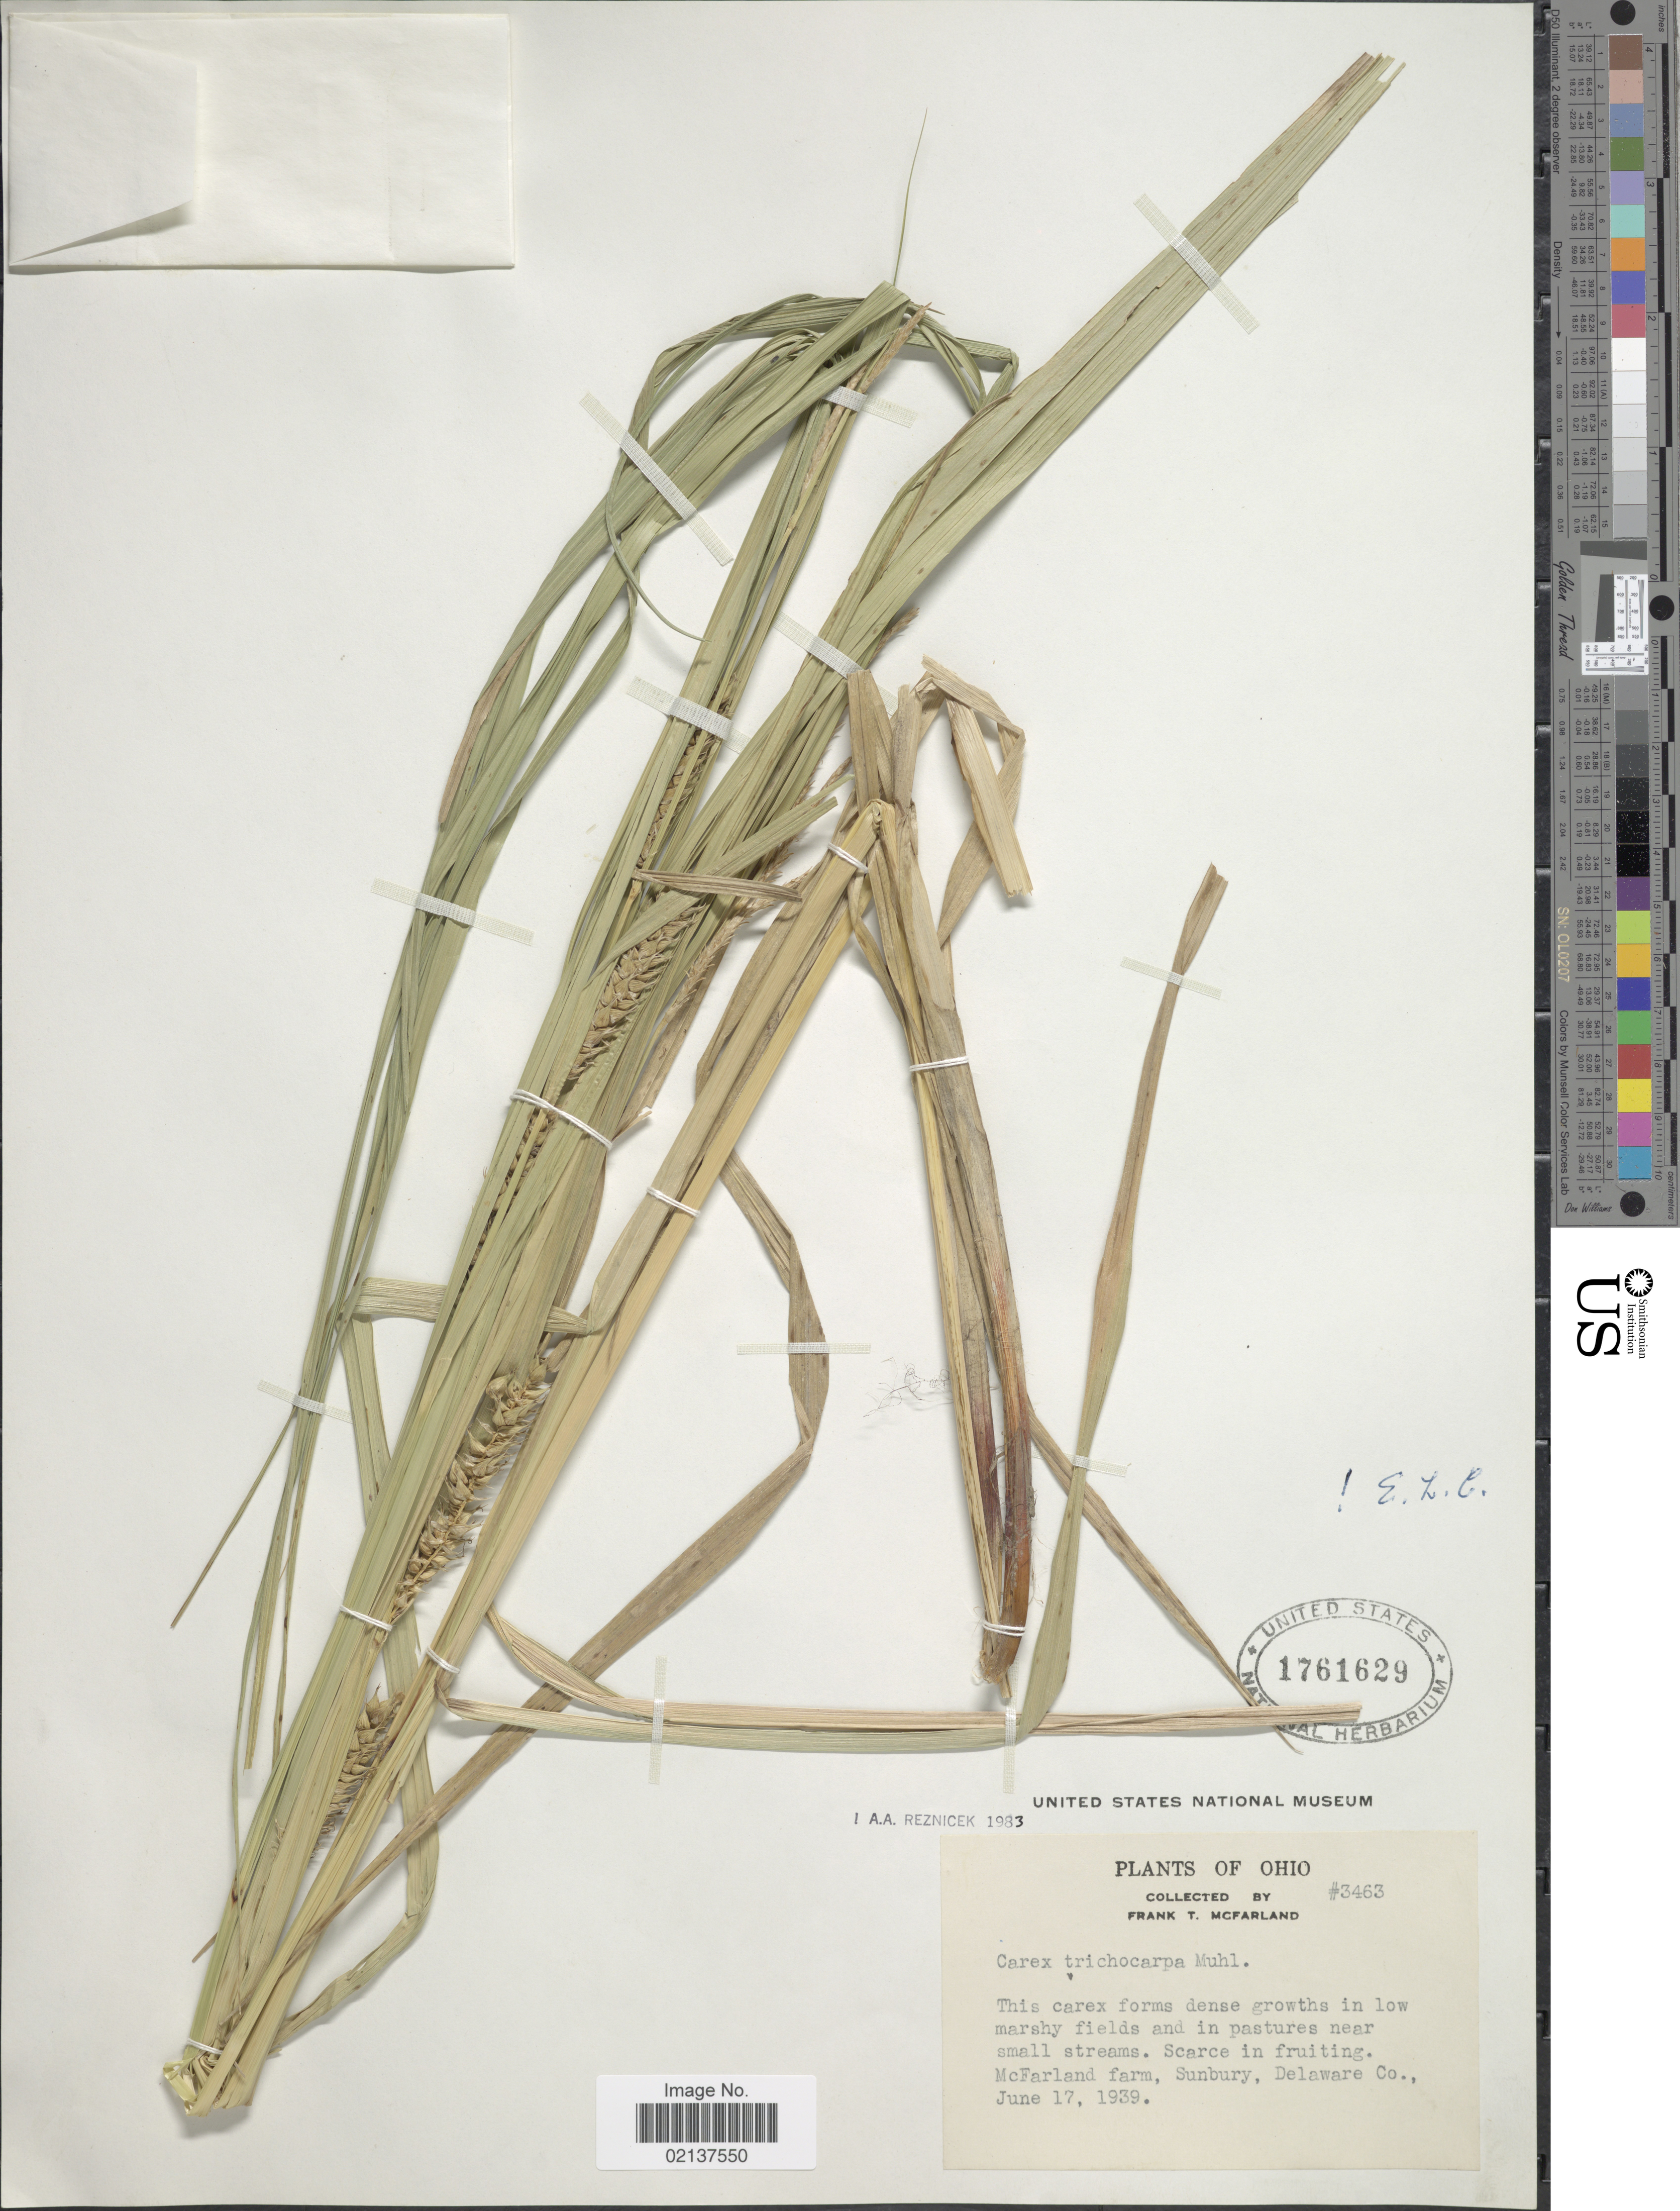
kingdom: Plantae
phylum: Tracheophyta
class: Liliopsida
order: Poales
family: Cyperaceae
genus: Carex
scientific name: Carex trichocarpa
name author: Muhl. ex Willd.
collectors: F. McFarland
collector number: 3463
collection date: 1939-06-17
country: United States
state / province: Ohio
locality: McFarland Farm, Sunbury, Delaware Co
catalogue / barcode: US 1761629